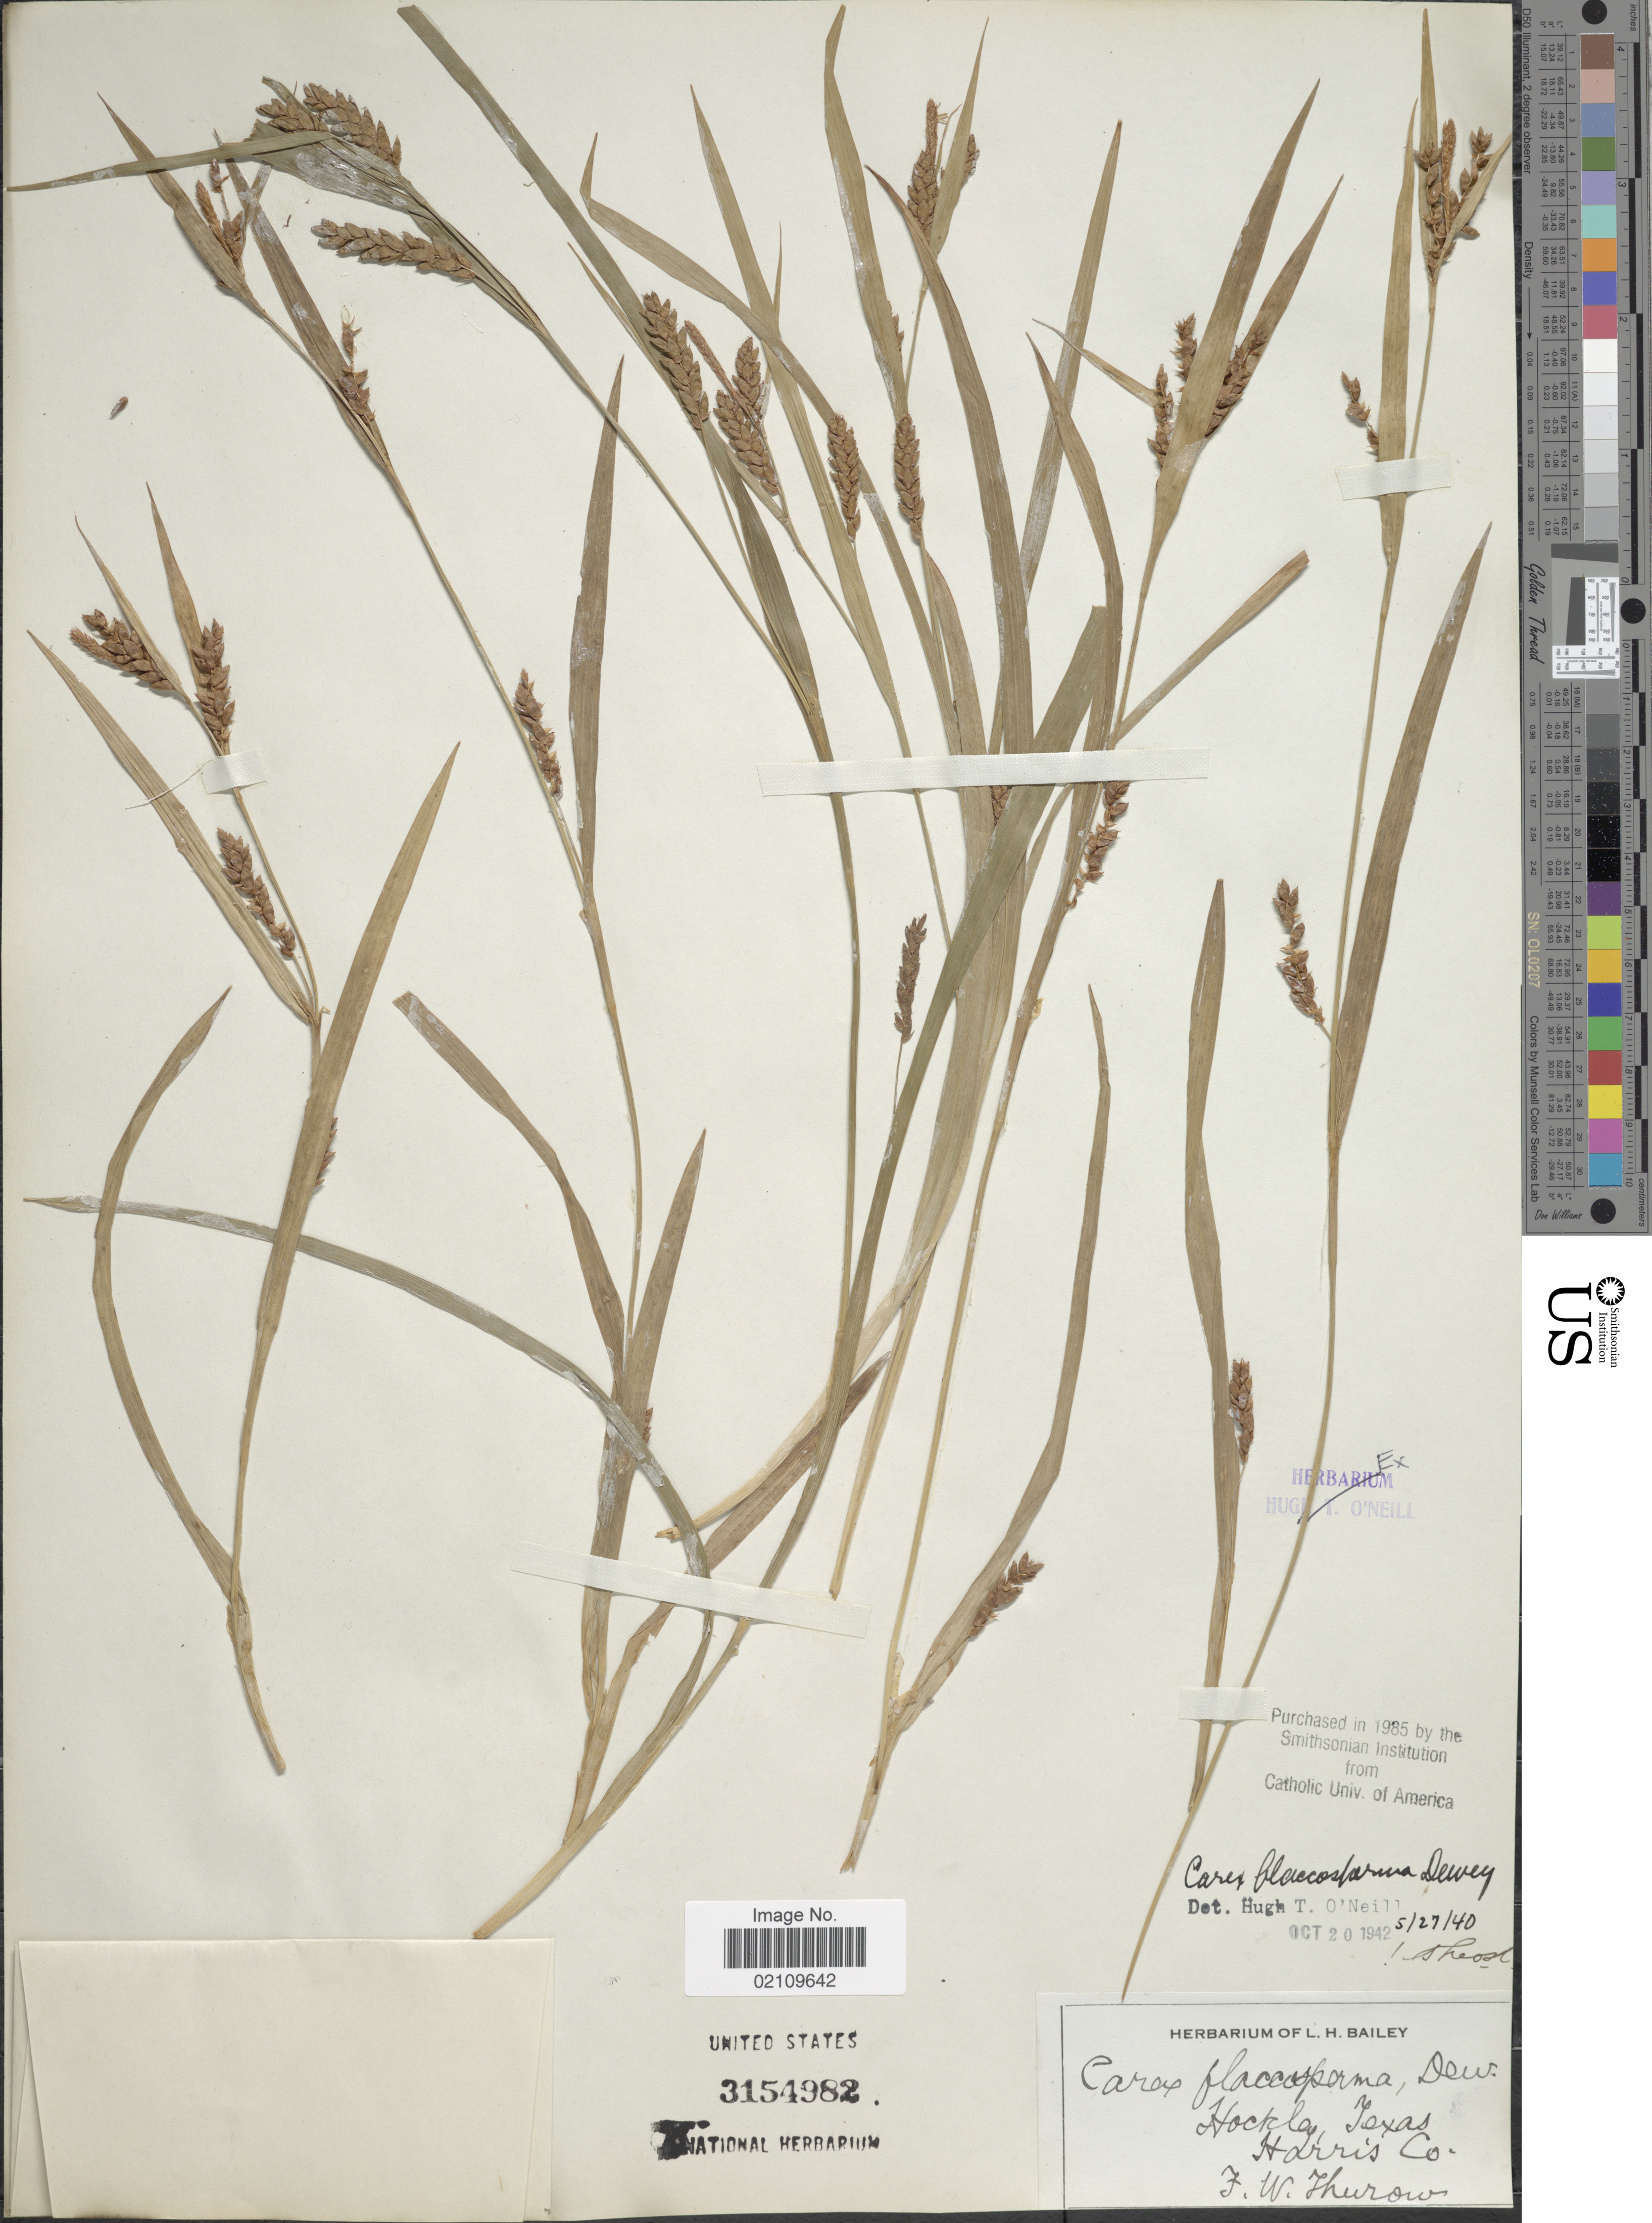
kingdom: Plantae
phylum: Tracheophyta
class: Liliopsida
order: Poales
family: Cyperaceae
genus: Carex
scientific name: Carex flaccosperma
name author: Dewey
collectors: F. W. Thurow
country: United States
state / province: Texas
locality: Hockley, Harris Co.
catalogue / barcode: US 3154982